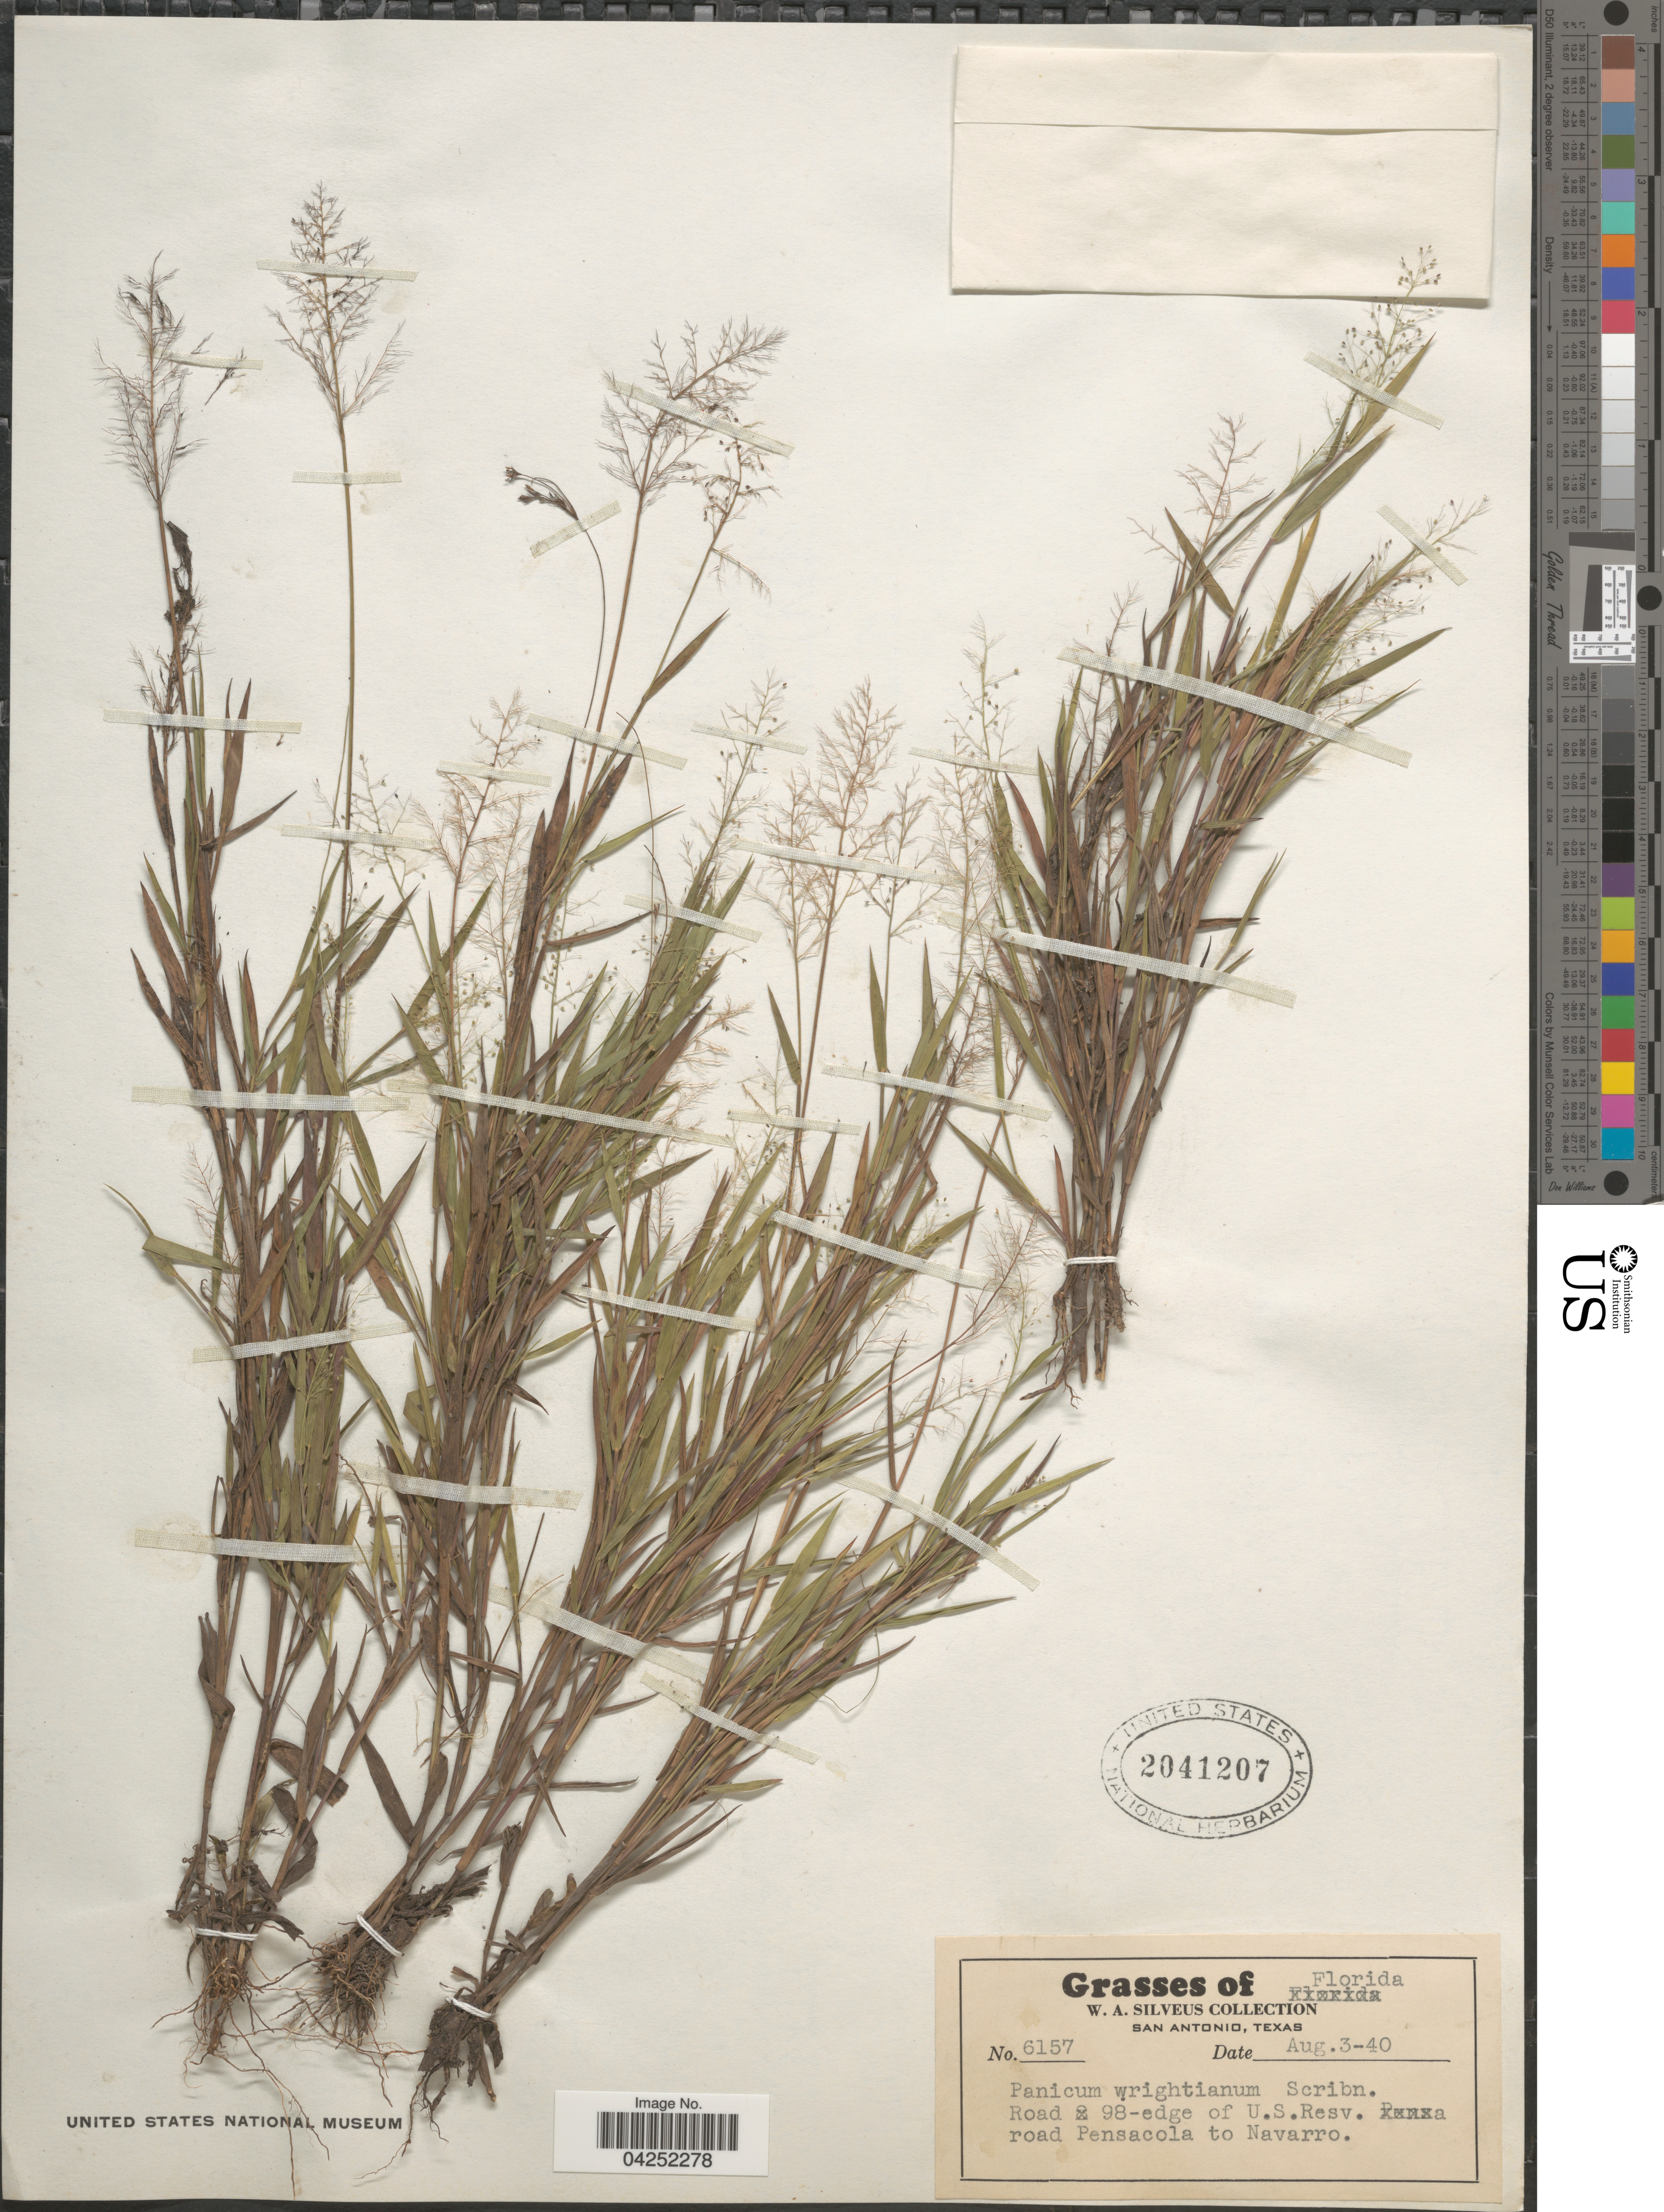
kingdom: Plantae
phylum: Tracheophyta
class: Liliopsida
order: Poales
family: Poaceae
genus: Dichanthelium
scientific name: Dichanthelium acuminatum var. longiligulatum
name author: (Nash) Gould & C.A. Clark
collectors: W. Silveus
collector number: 6157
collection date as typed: Transcribed d/m/y: 3/8/40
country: United States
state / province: Florida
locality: Road 98-edge of U.S. Resv. road to Pensacola to Navarro.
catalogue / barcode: US 2041207